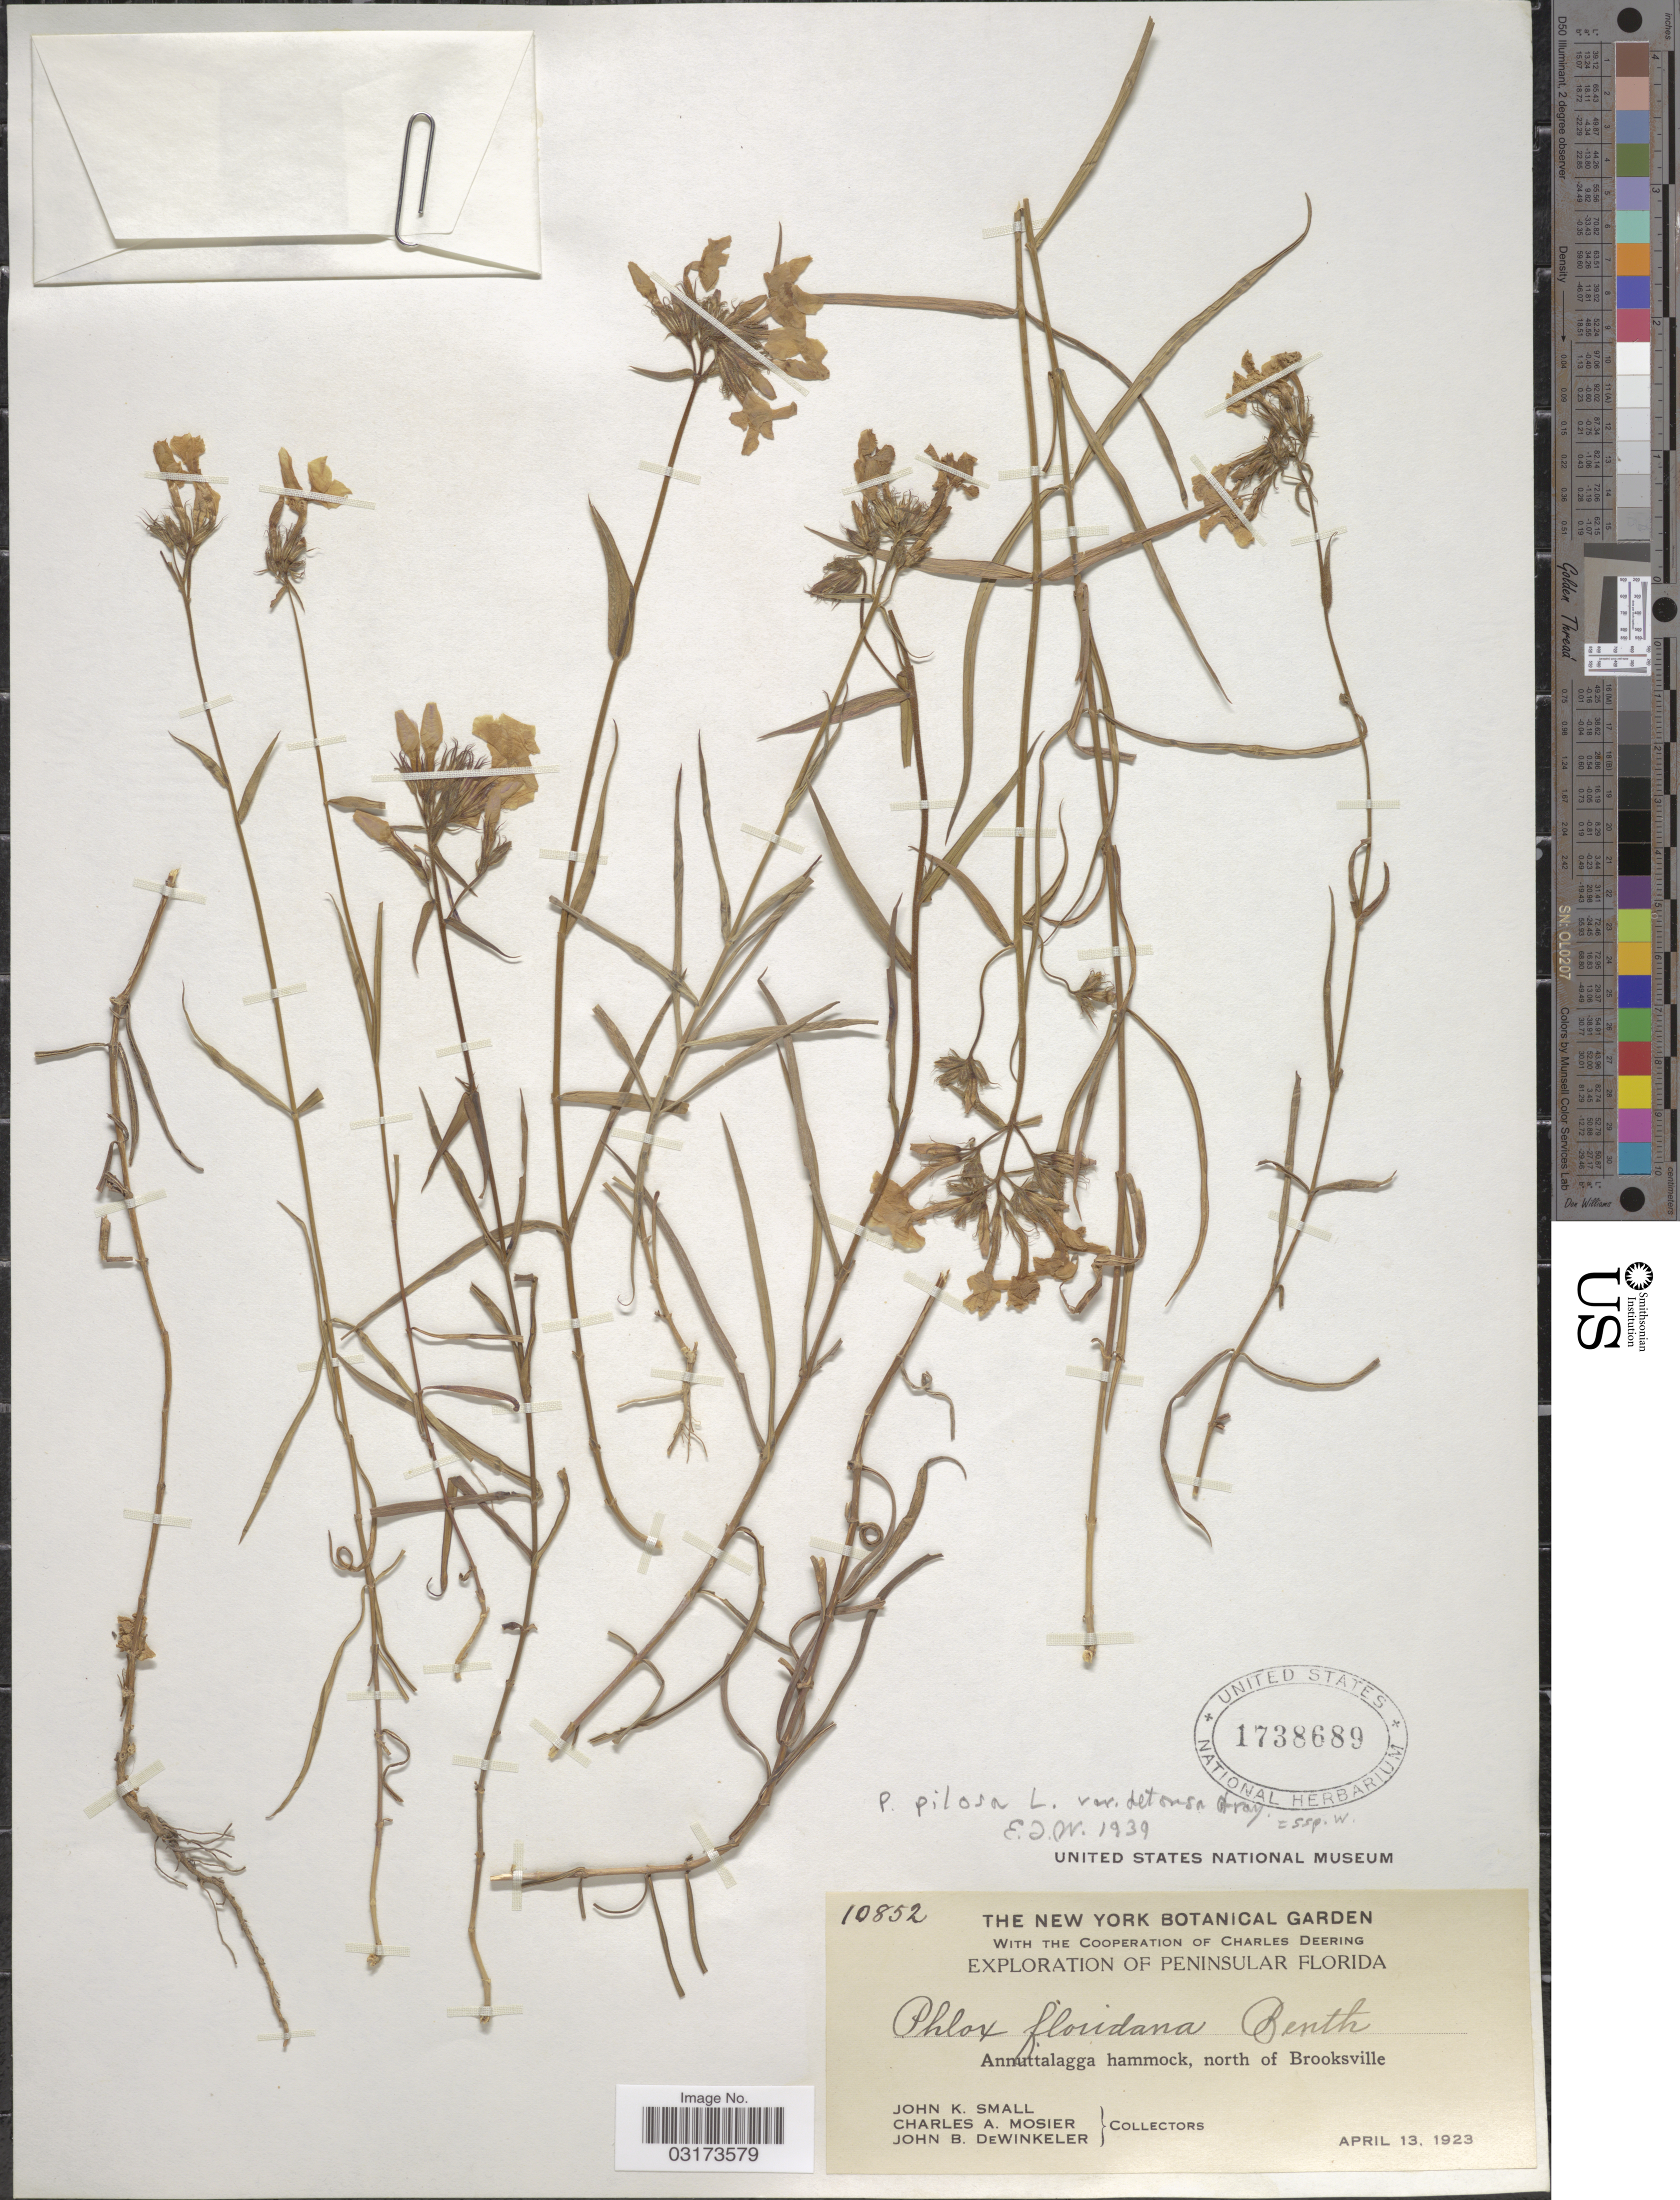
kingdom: Plantae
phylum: Tracheophyta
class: Magnoliopsida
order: Ericales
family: Polemoniaceae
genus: Phlox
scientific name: Phlox pilosa var. detonsa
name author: A. Gray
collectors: J. K. Small, C. A. Mosier & J. B. Dewinkeler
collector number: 10852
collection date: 1923-04-13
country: United States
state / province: Florida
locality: Peninsular Florida. Annuttalagga hammock, north of Brooksville.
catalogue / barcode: US 1738689